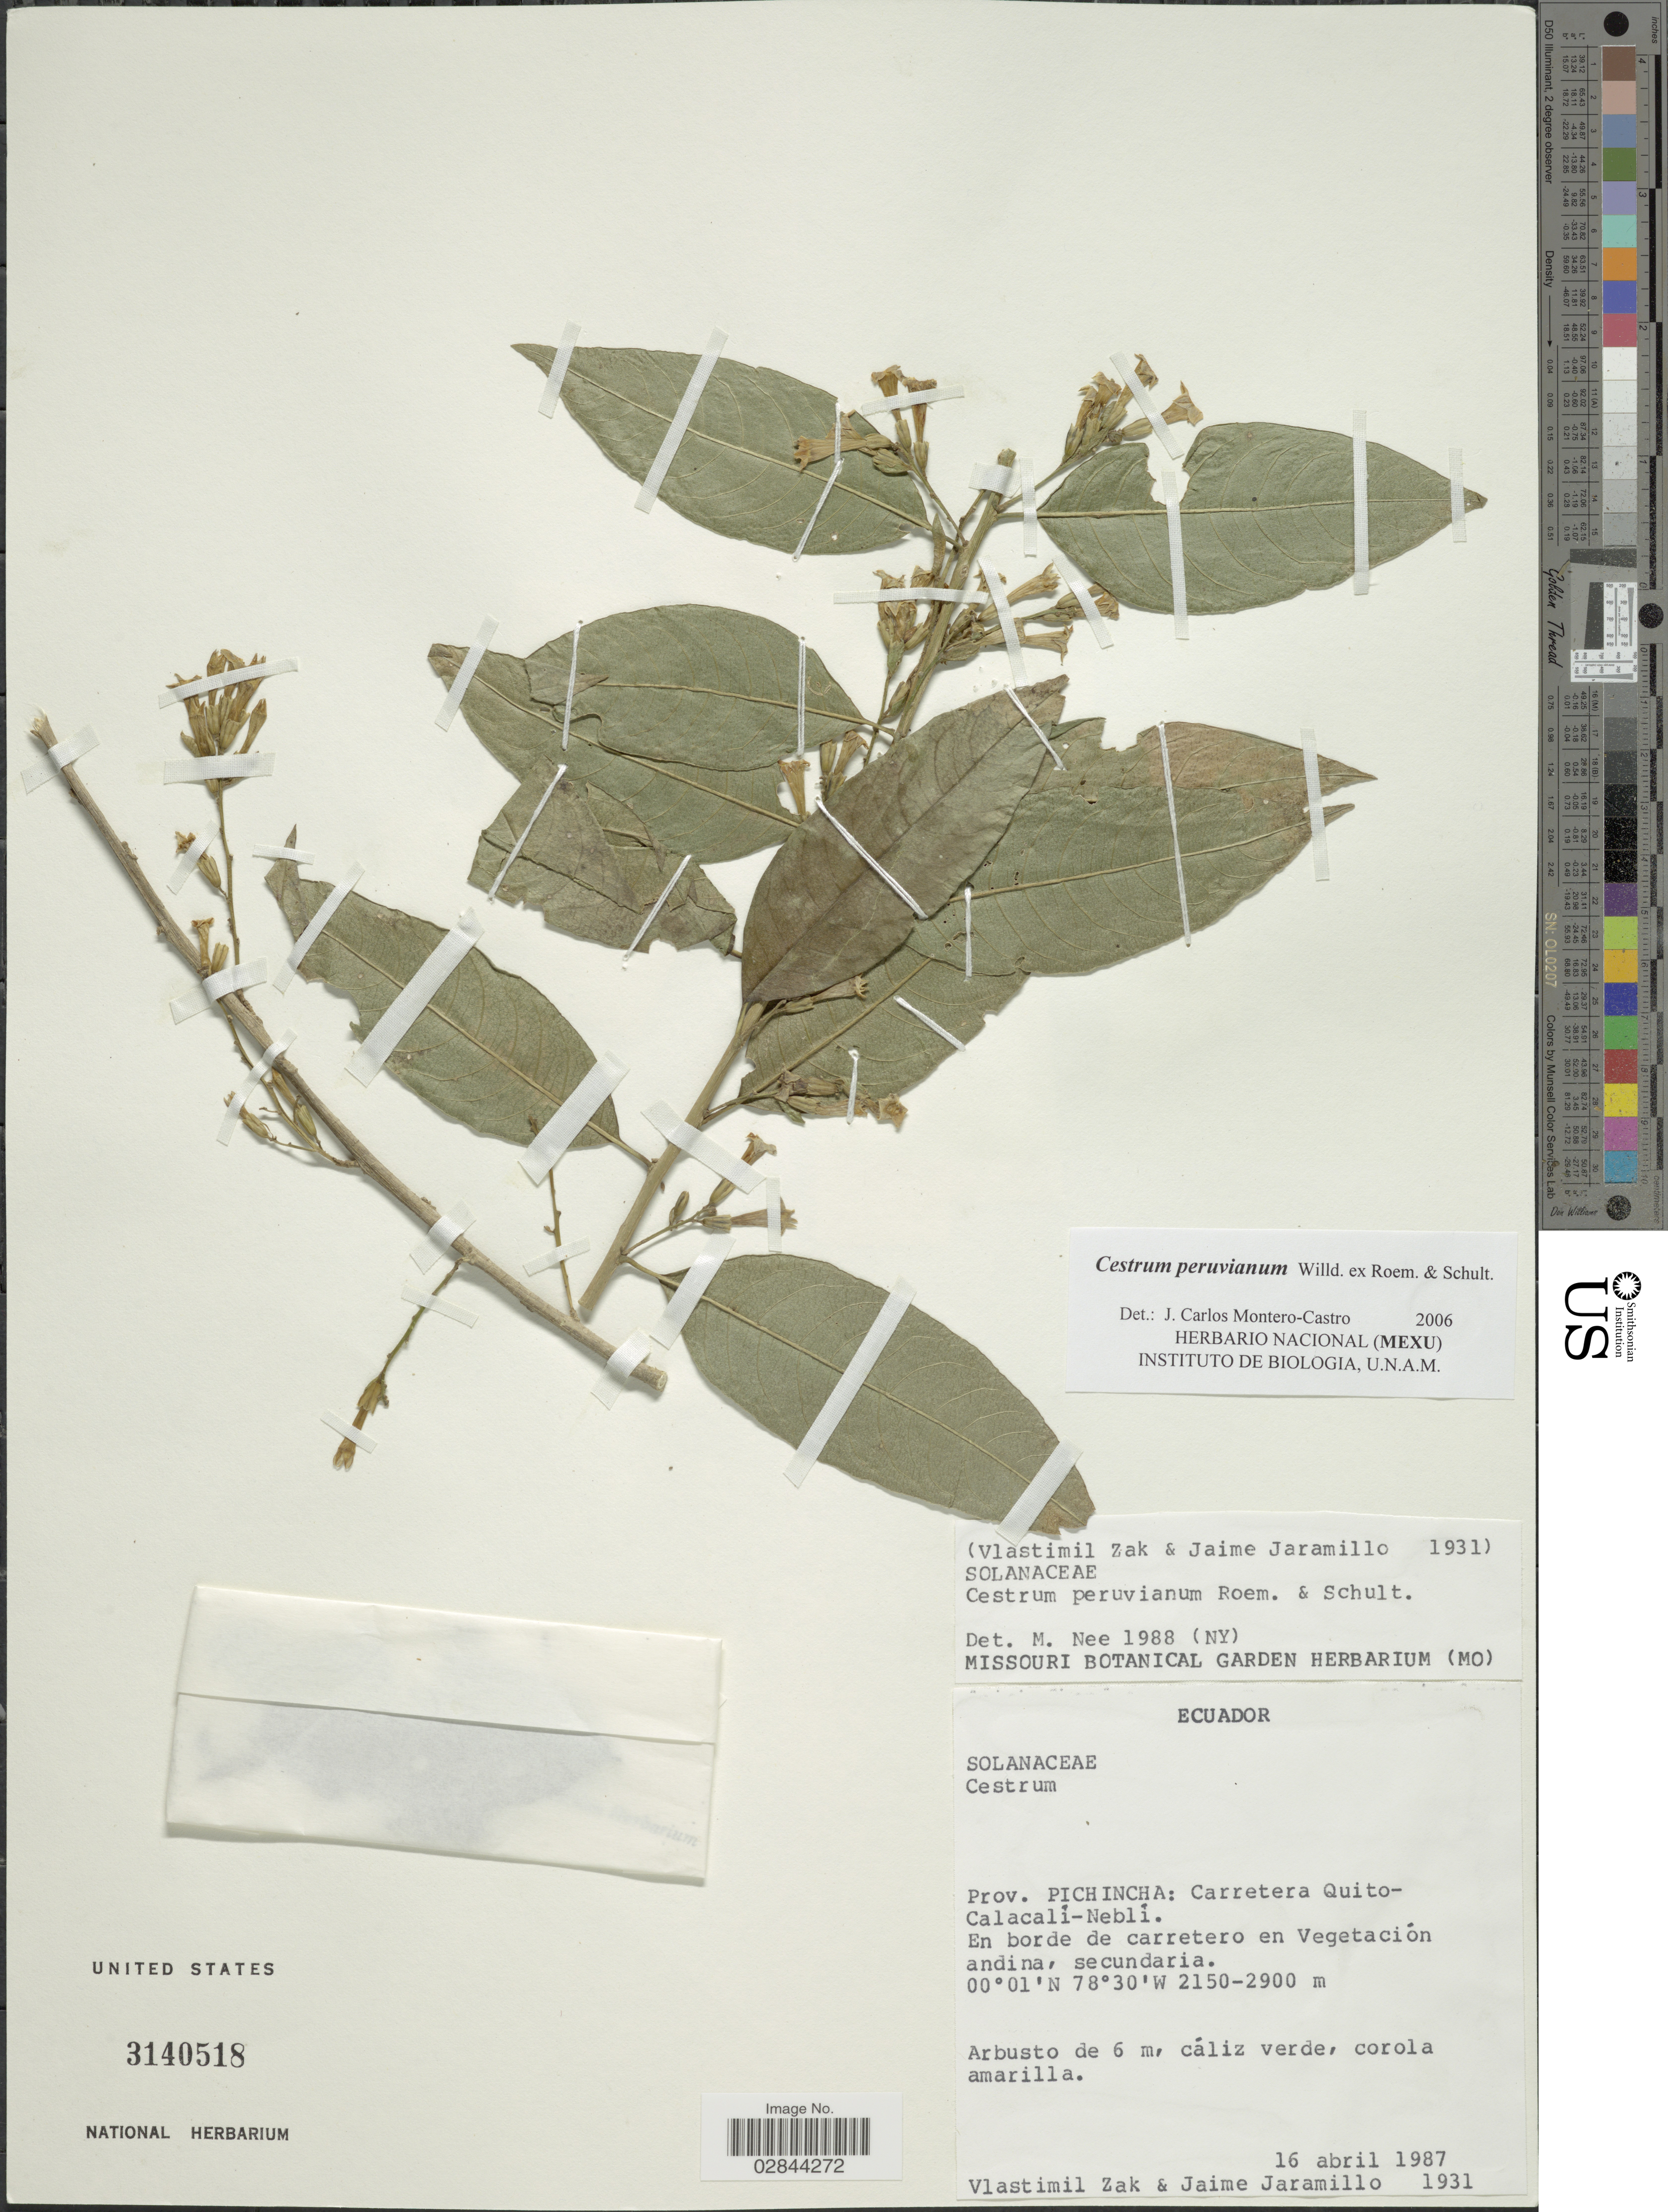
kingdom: Plantae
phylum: Tracheophyta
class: Magnoliopsida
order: Solanales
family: Solanaceae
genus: Cestrum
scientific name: Cestrum affine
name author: Kunth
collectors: V. Zak & J. Jaramillo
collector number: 1931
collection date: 1987-04-16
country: Ecuador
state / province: Pichincha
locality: Carretera Quito-Calacali-Nebli.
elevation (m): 2150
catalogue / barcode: US 3140518